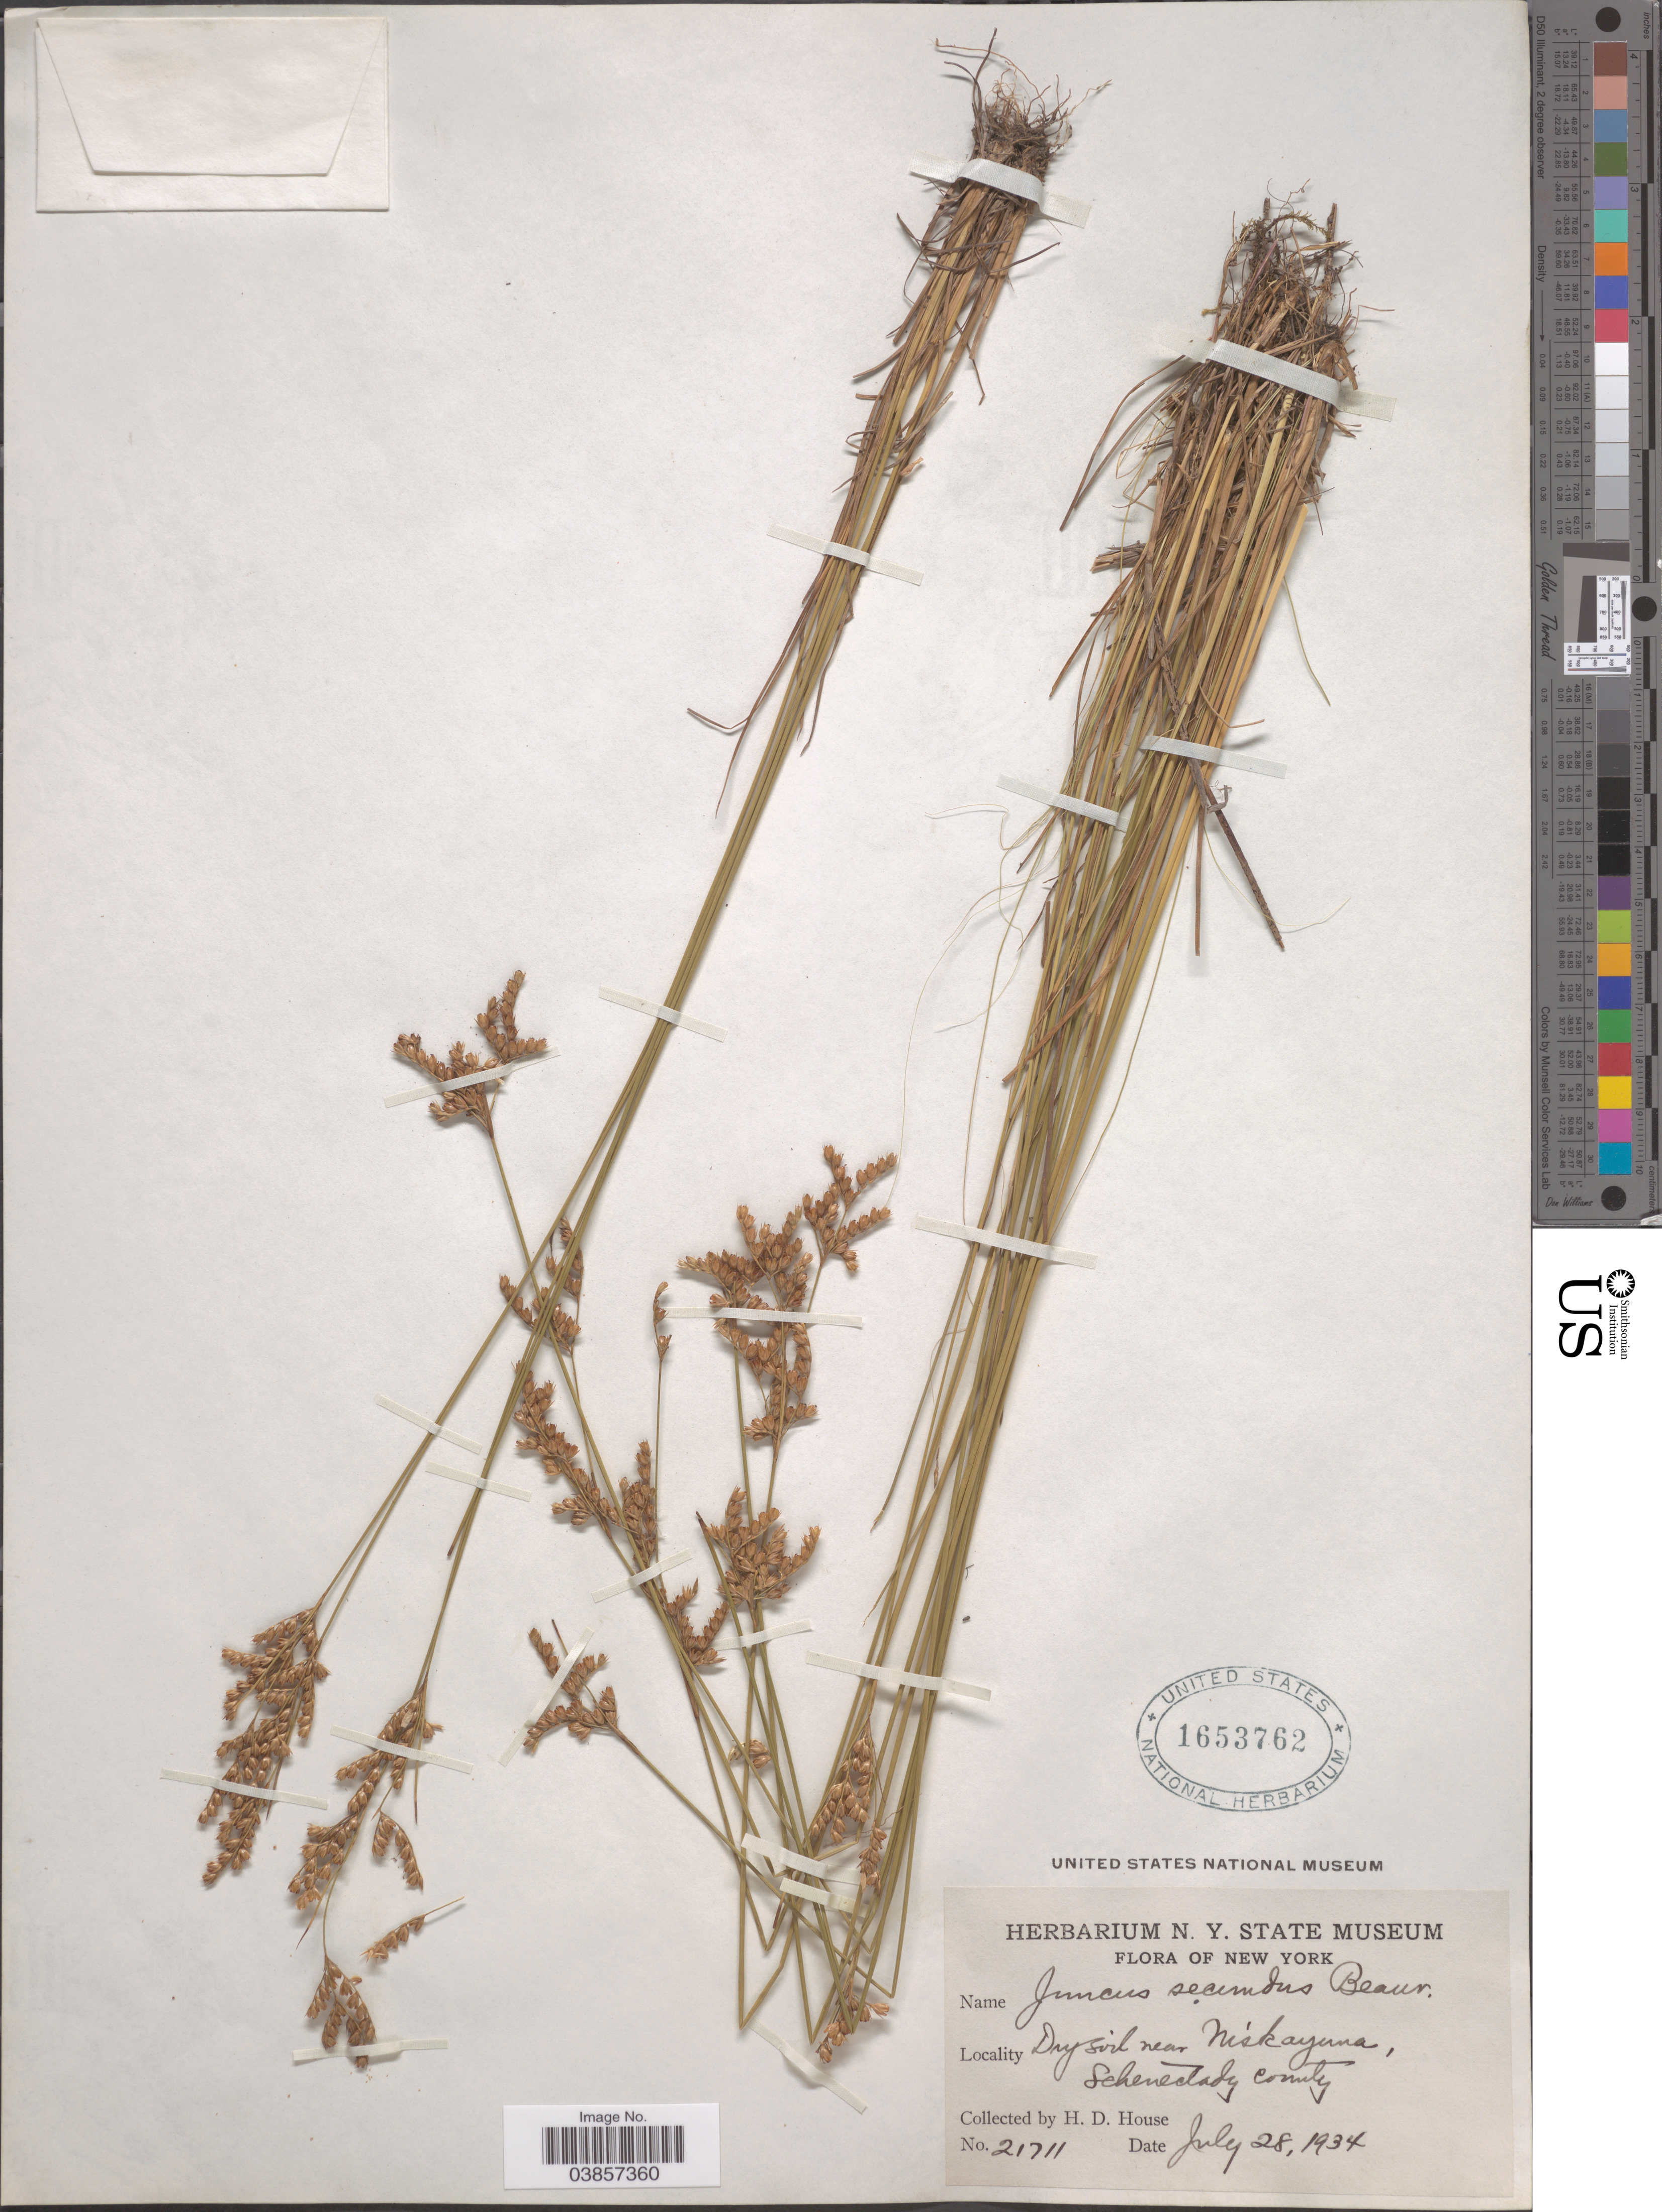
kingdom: Plantae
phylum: Tracheophyta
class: Liliopsida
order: Poales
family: Juncaceae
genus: Juncus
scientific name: Juncus secundus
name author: P. Beauv.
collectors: H. D. House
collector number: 21711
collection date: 1934-07-28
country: United States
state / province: New York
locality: Dry soil near Niskayuna, Schenectady County.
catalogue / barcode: US 1653762